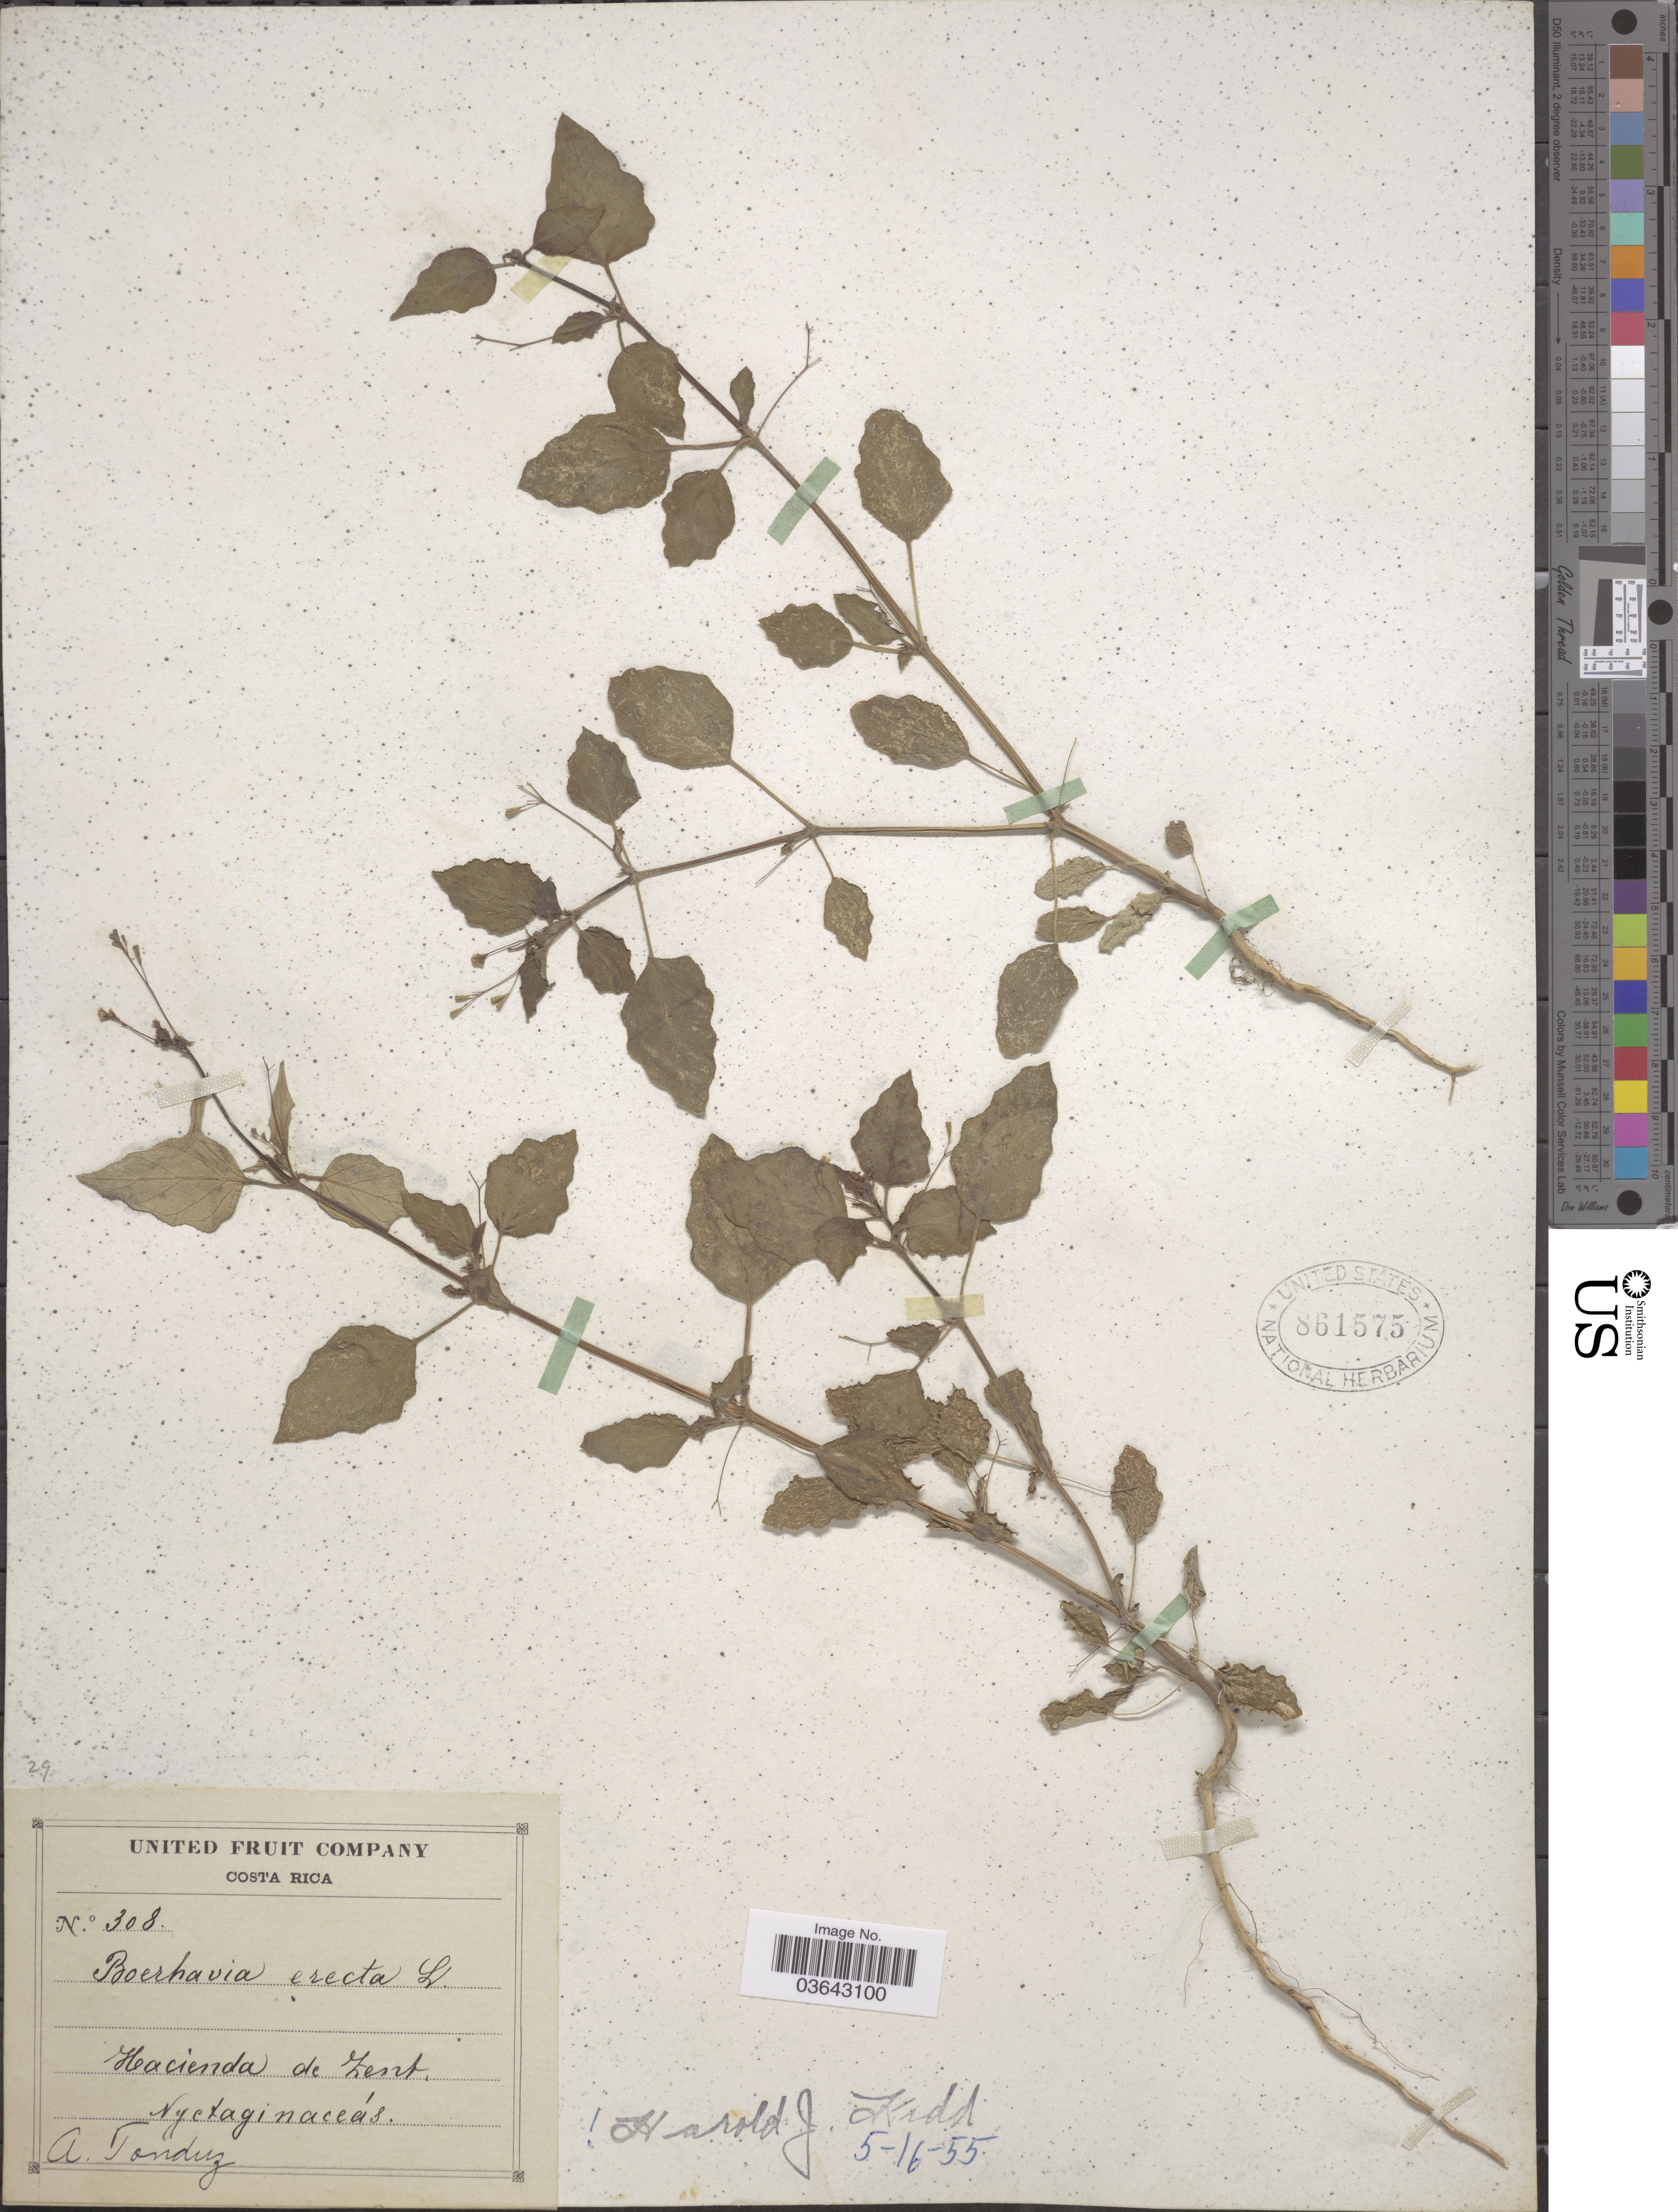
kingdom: Plantae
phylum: Tracheophyta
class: Magnoliopsida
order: Caryophyllales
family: Nyctaginaceae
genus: Boerhavia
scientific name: Boerhavia erecta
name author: L.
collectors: A. Tonduz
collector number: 308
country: Costa Rica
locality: Hacienda de Zent.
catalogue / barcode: US 861575